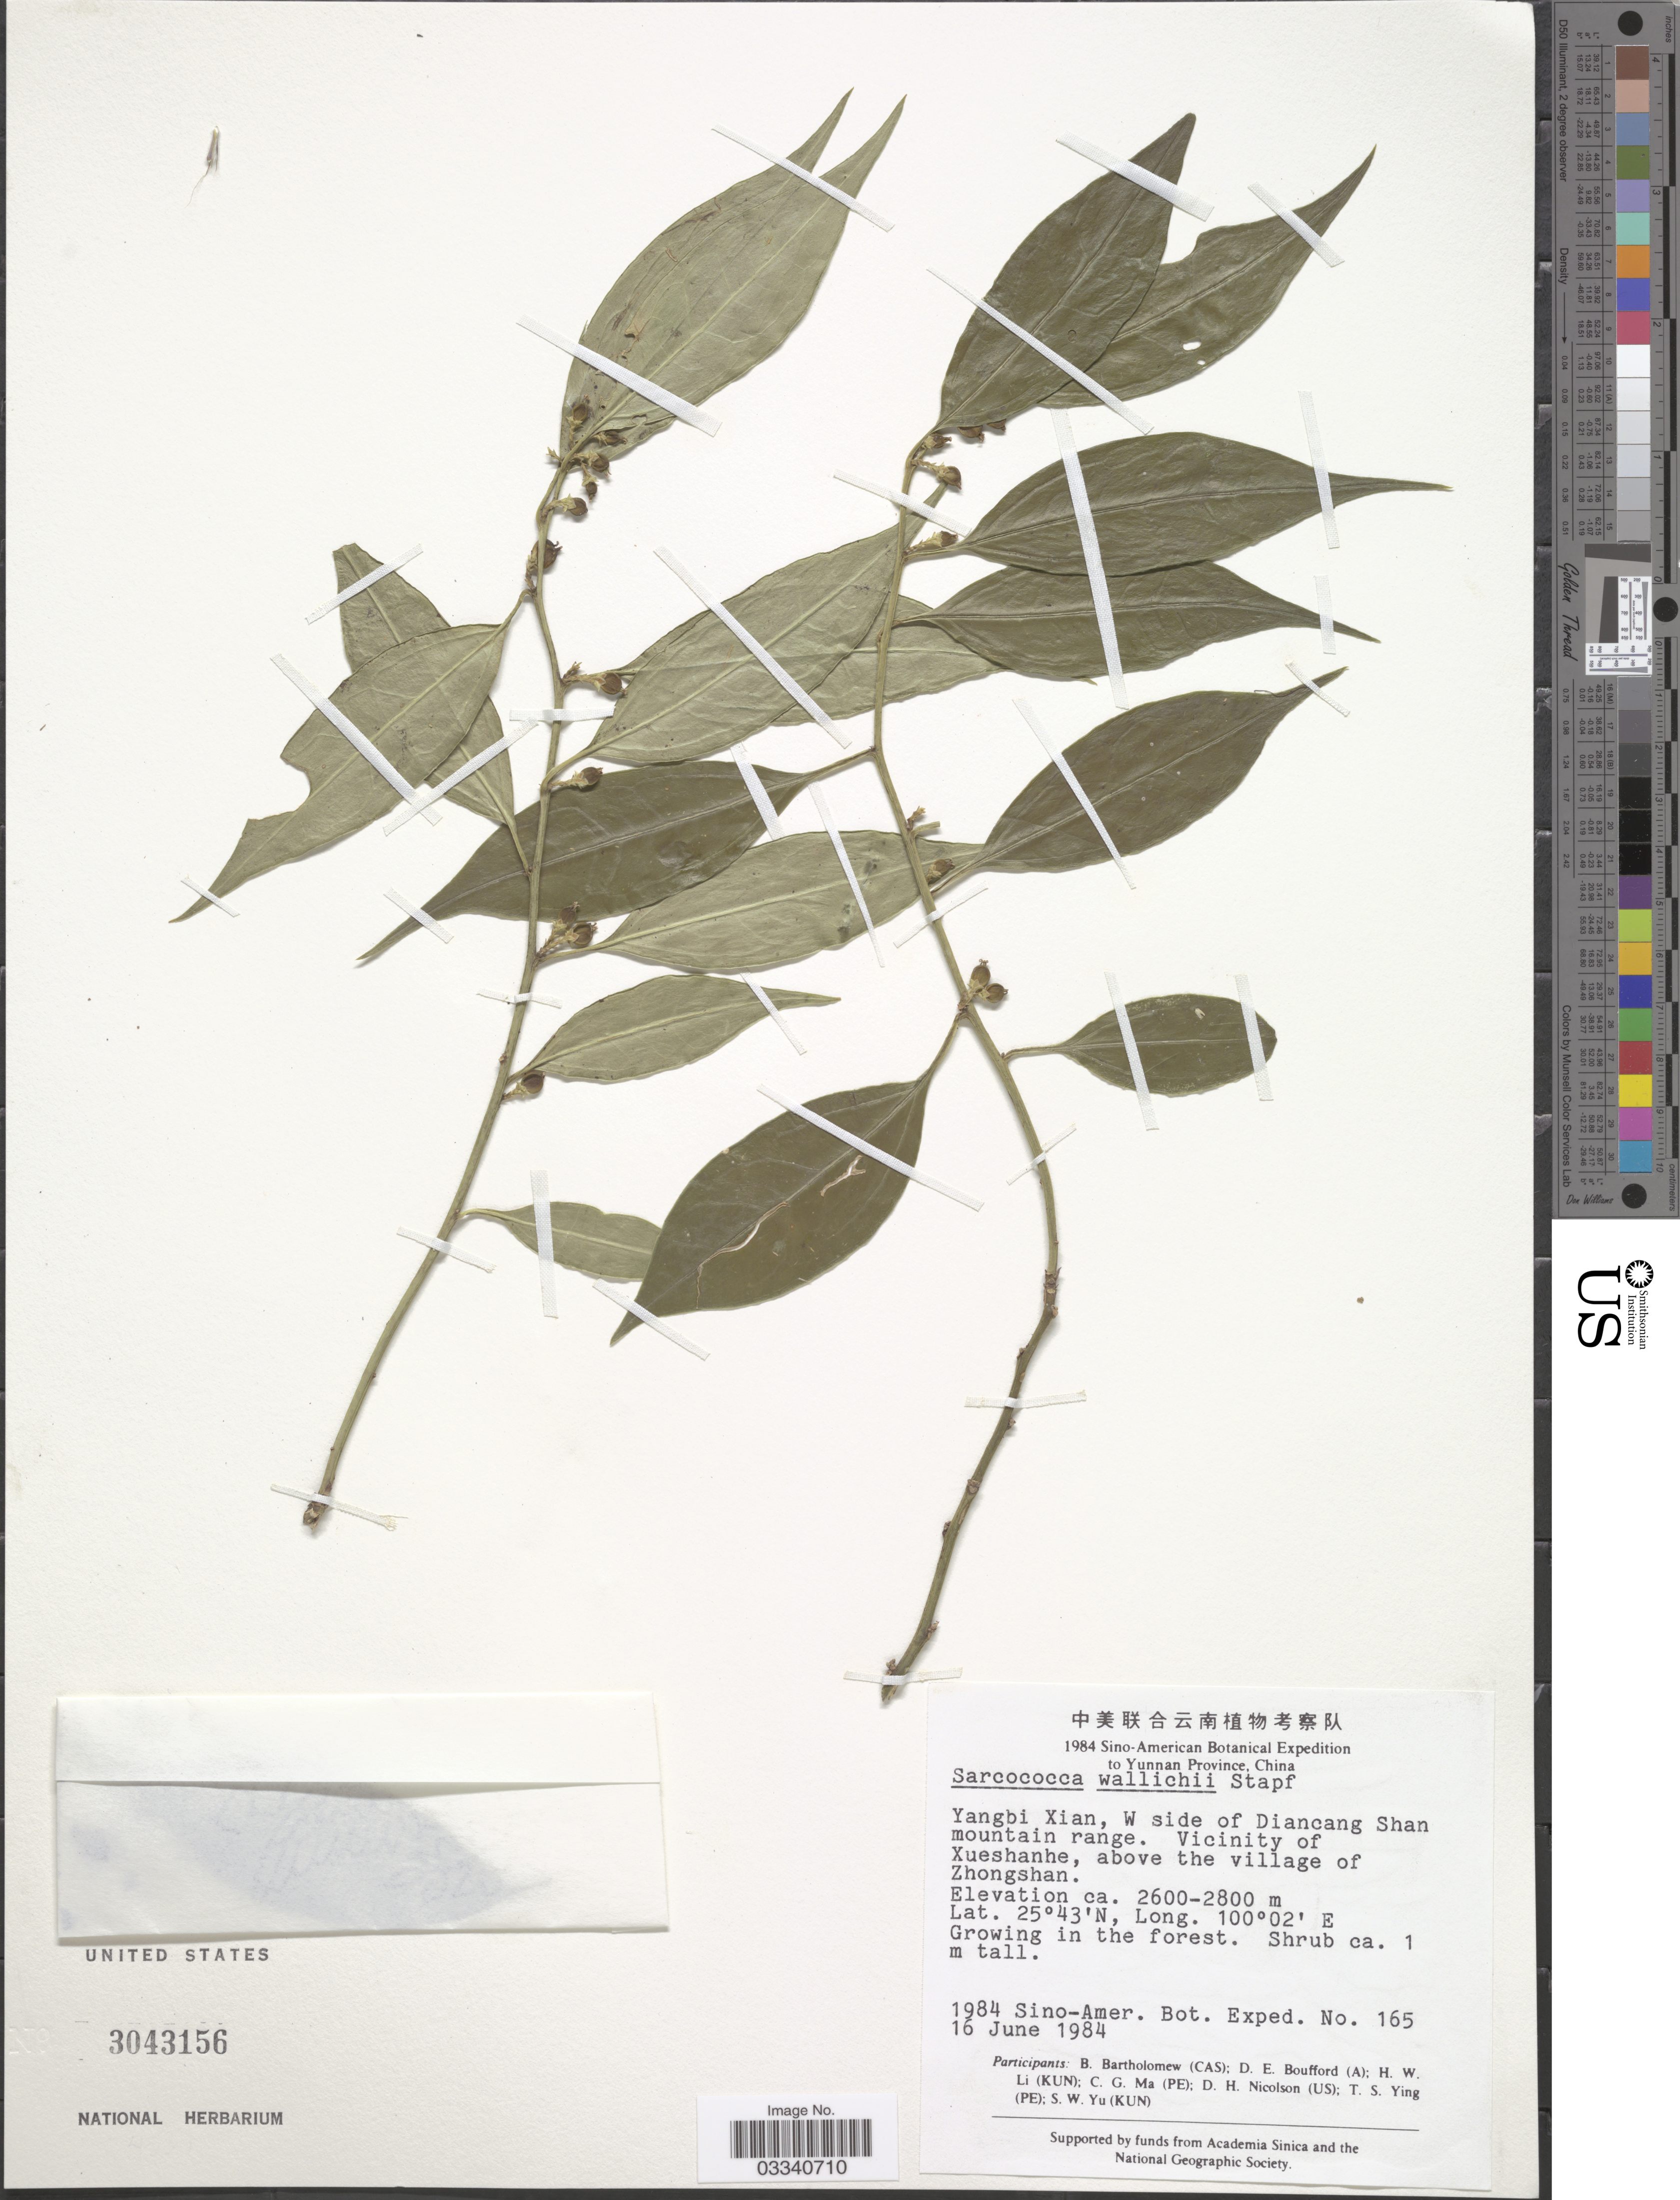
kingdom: Plantae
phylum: Tracheophyta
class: Magnoliopsida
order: Buxales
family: Buxaceae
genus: Sarcococca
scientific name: Sarcococca wallichii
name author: Stapf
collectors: Sino-Amer. Bot. Exped. 1984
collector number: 165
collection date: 1984-06-16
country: China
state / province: Yunnan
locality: Yangbi Xian, W side of Diancang Shan mountain range. Vicinity of Xueshanhe, above the village of Zhongshan.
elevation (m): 2600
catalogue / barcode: US 3043156